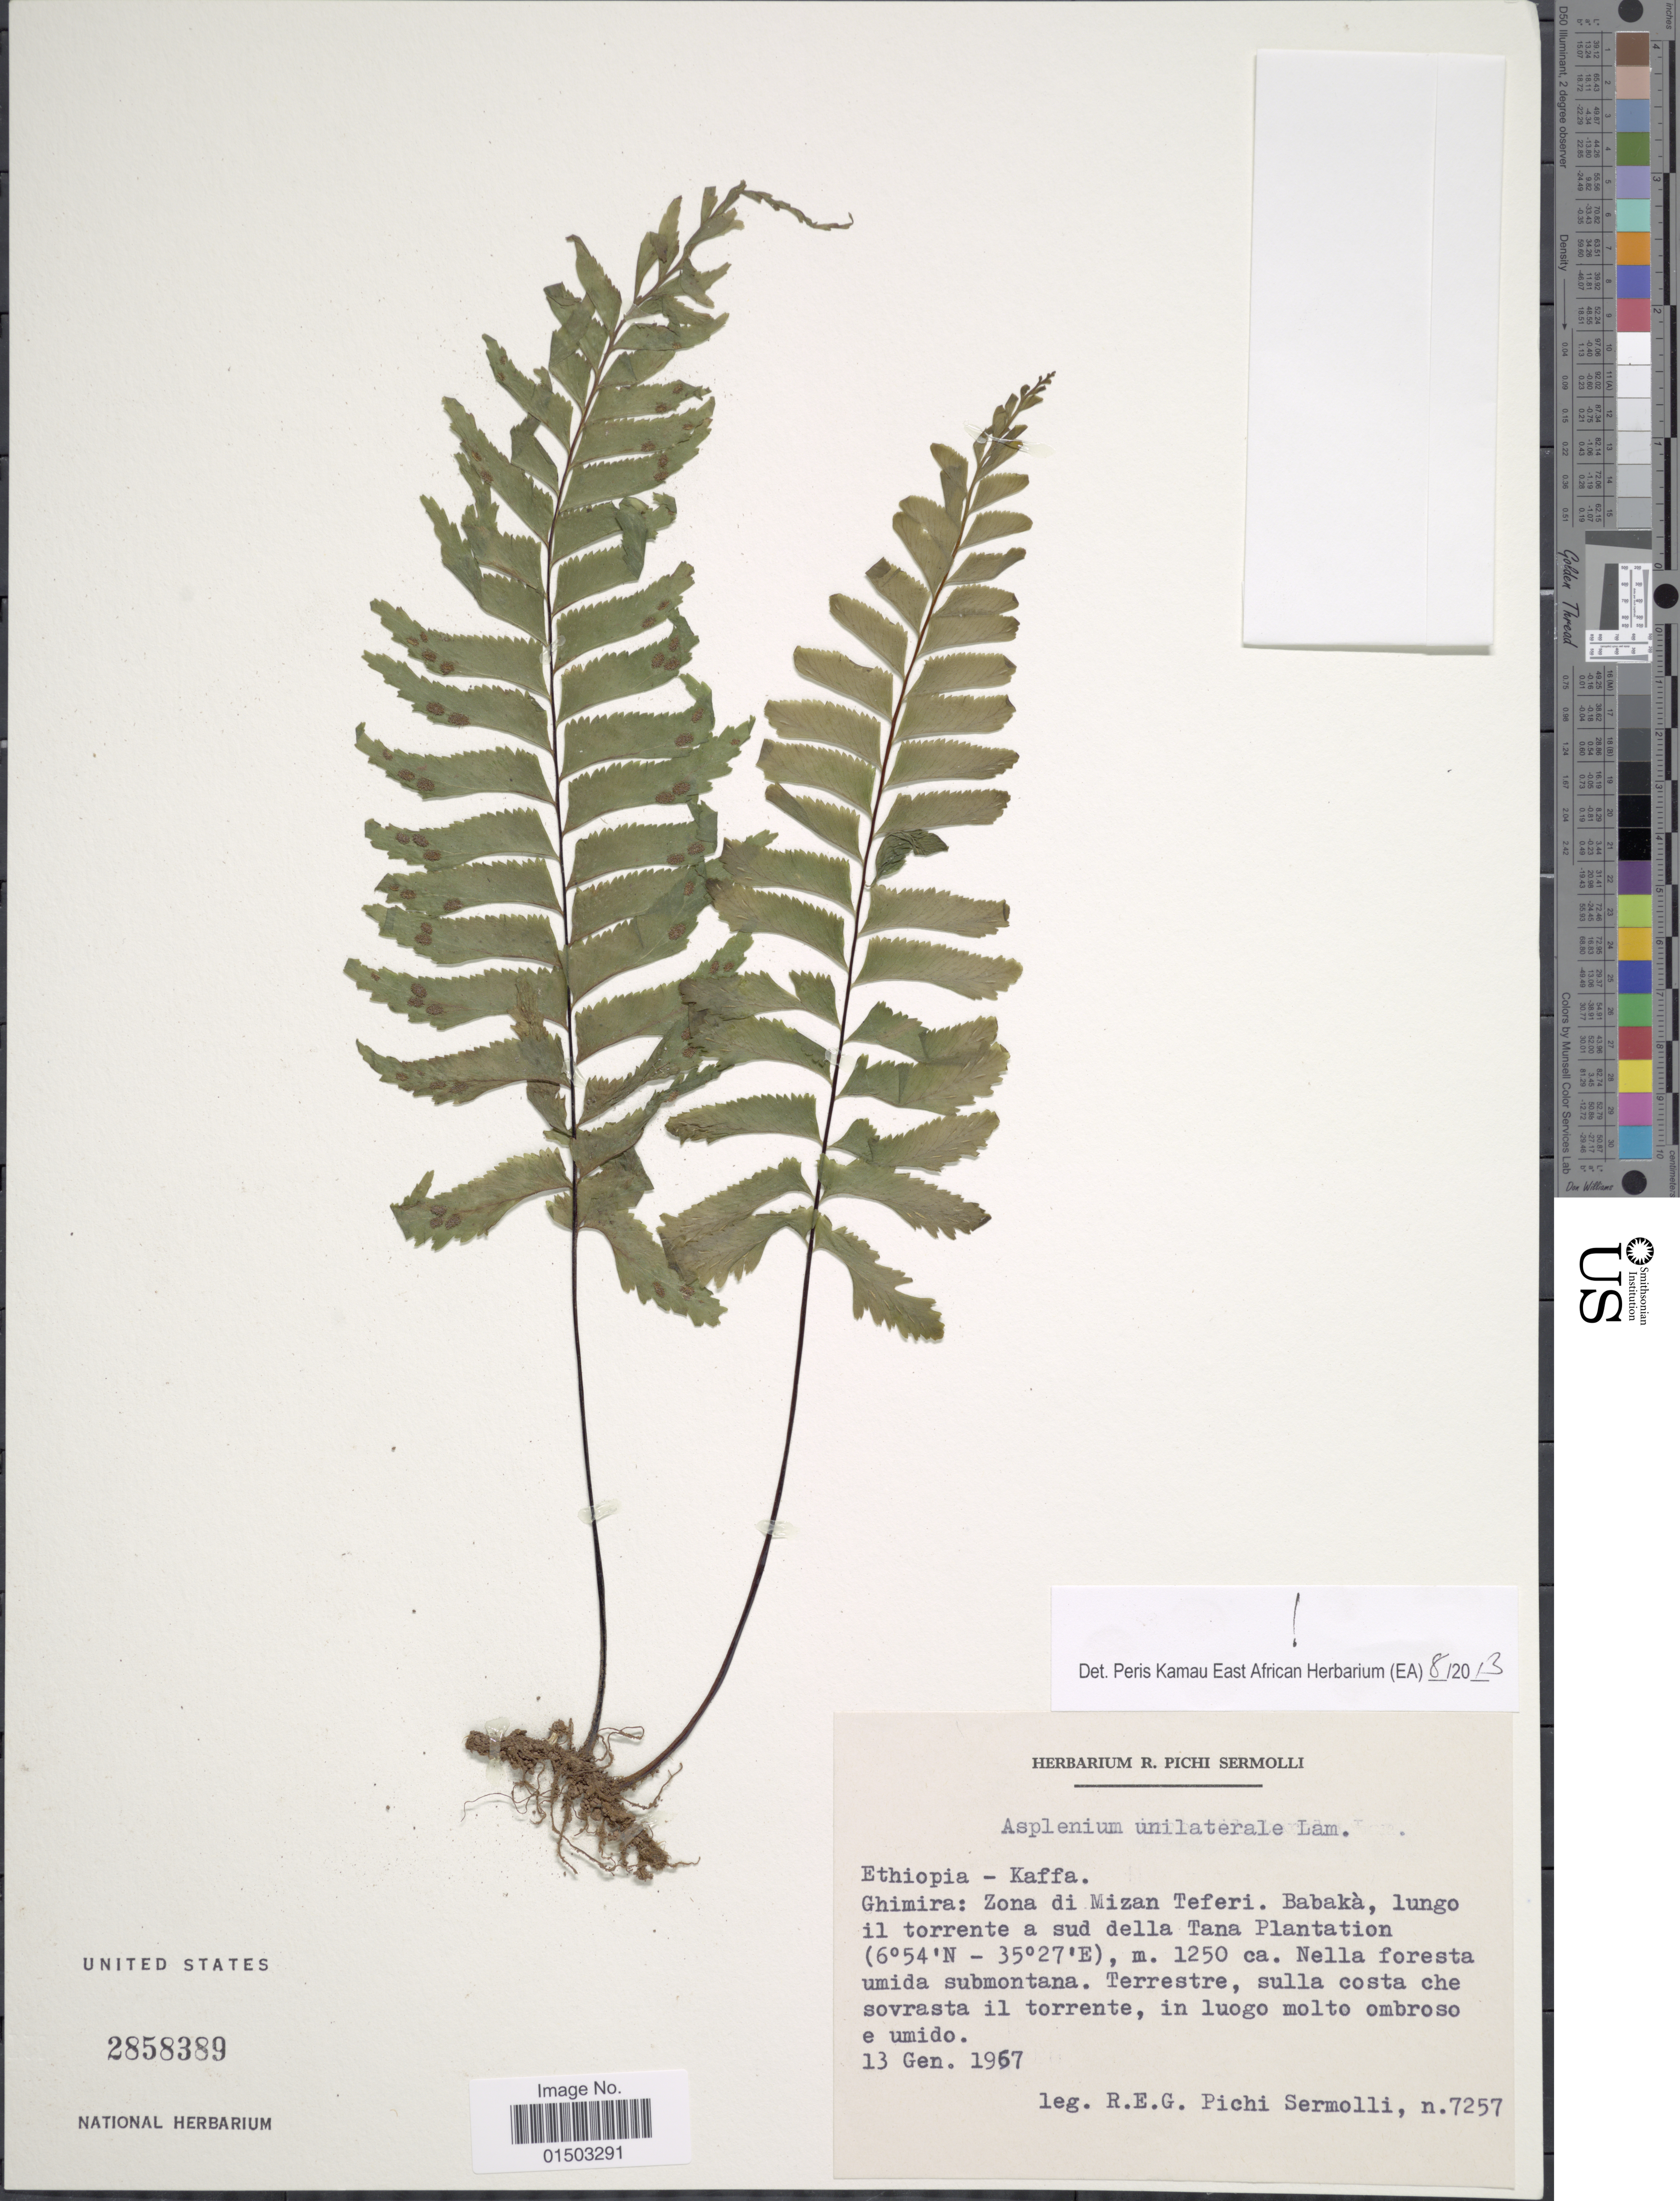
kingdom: Plantae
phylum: Tracheophyta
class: Polypodiopsida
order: Polypodiales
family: Aspleniaceae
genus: Hymenasplenium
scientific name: Hymenasplenium unilaterale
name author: (Lam.) Hayata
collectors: R. E. Pichi-Sermolli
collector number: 7257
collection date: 1967-01-13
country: Ethiopia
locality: Ethiopia-Kaffa.Ghimira: Zona di Mizan Teferi. Babaka, lungo il torente a sud della Tana Plantation.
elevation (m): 1250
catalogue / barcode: US 2858389